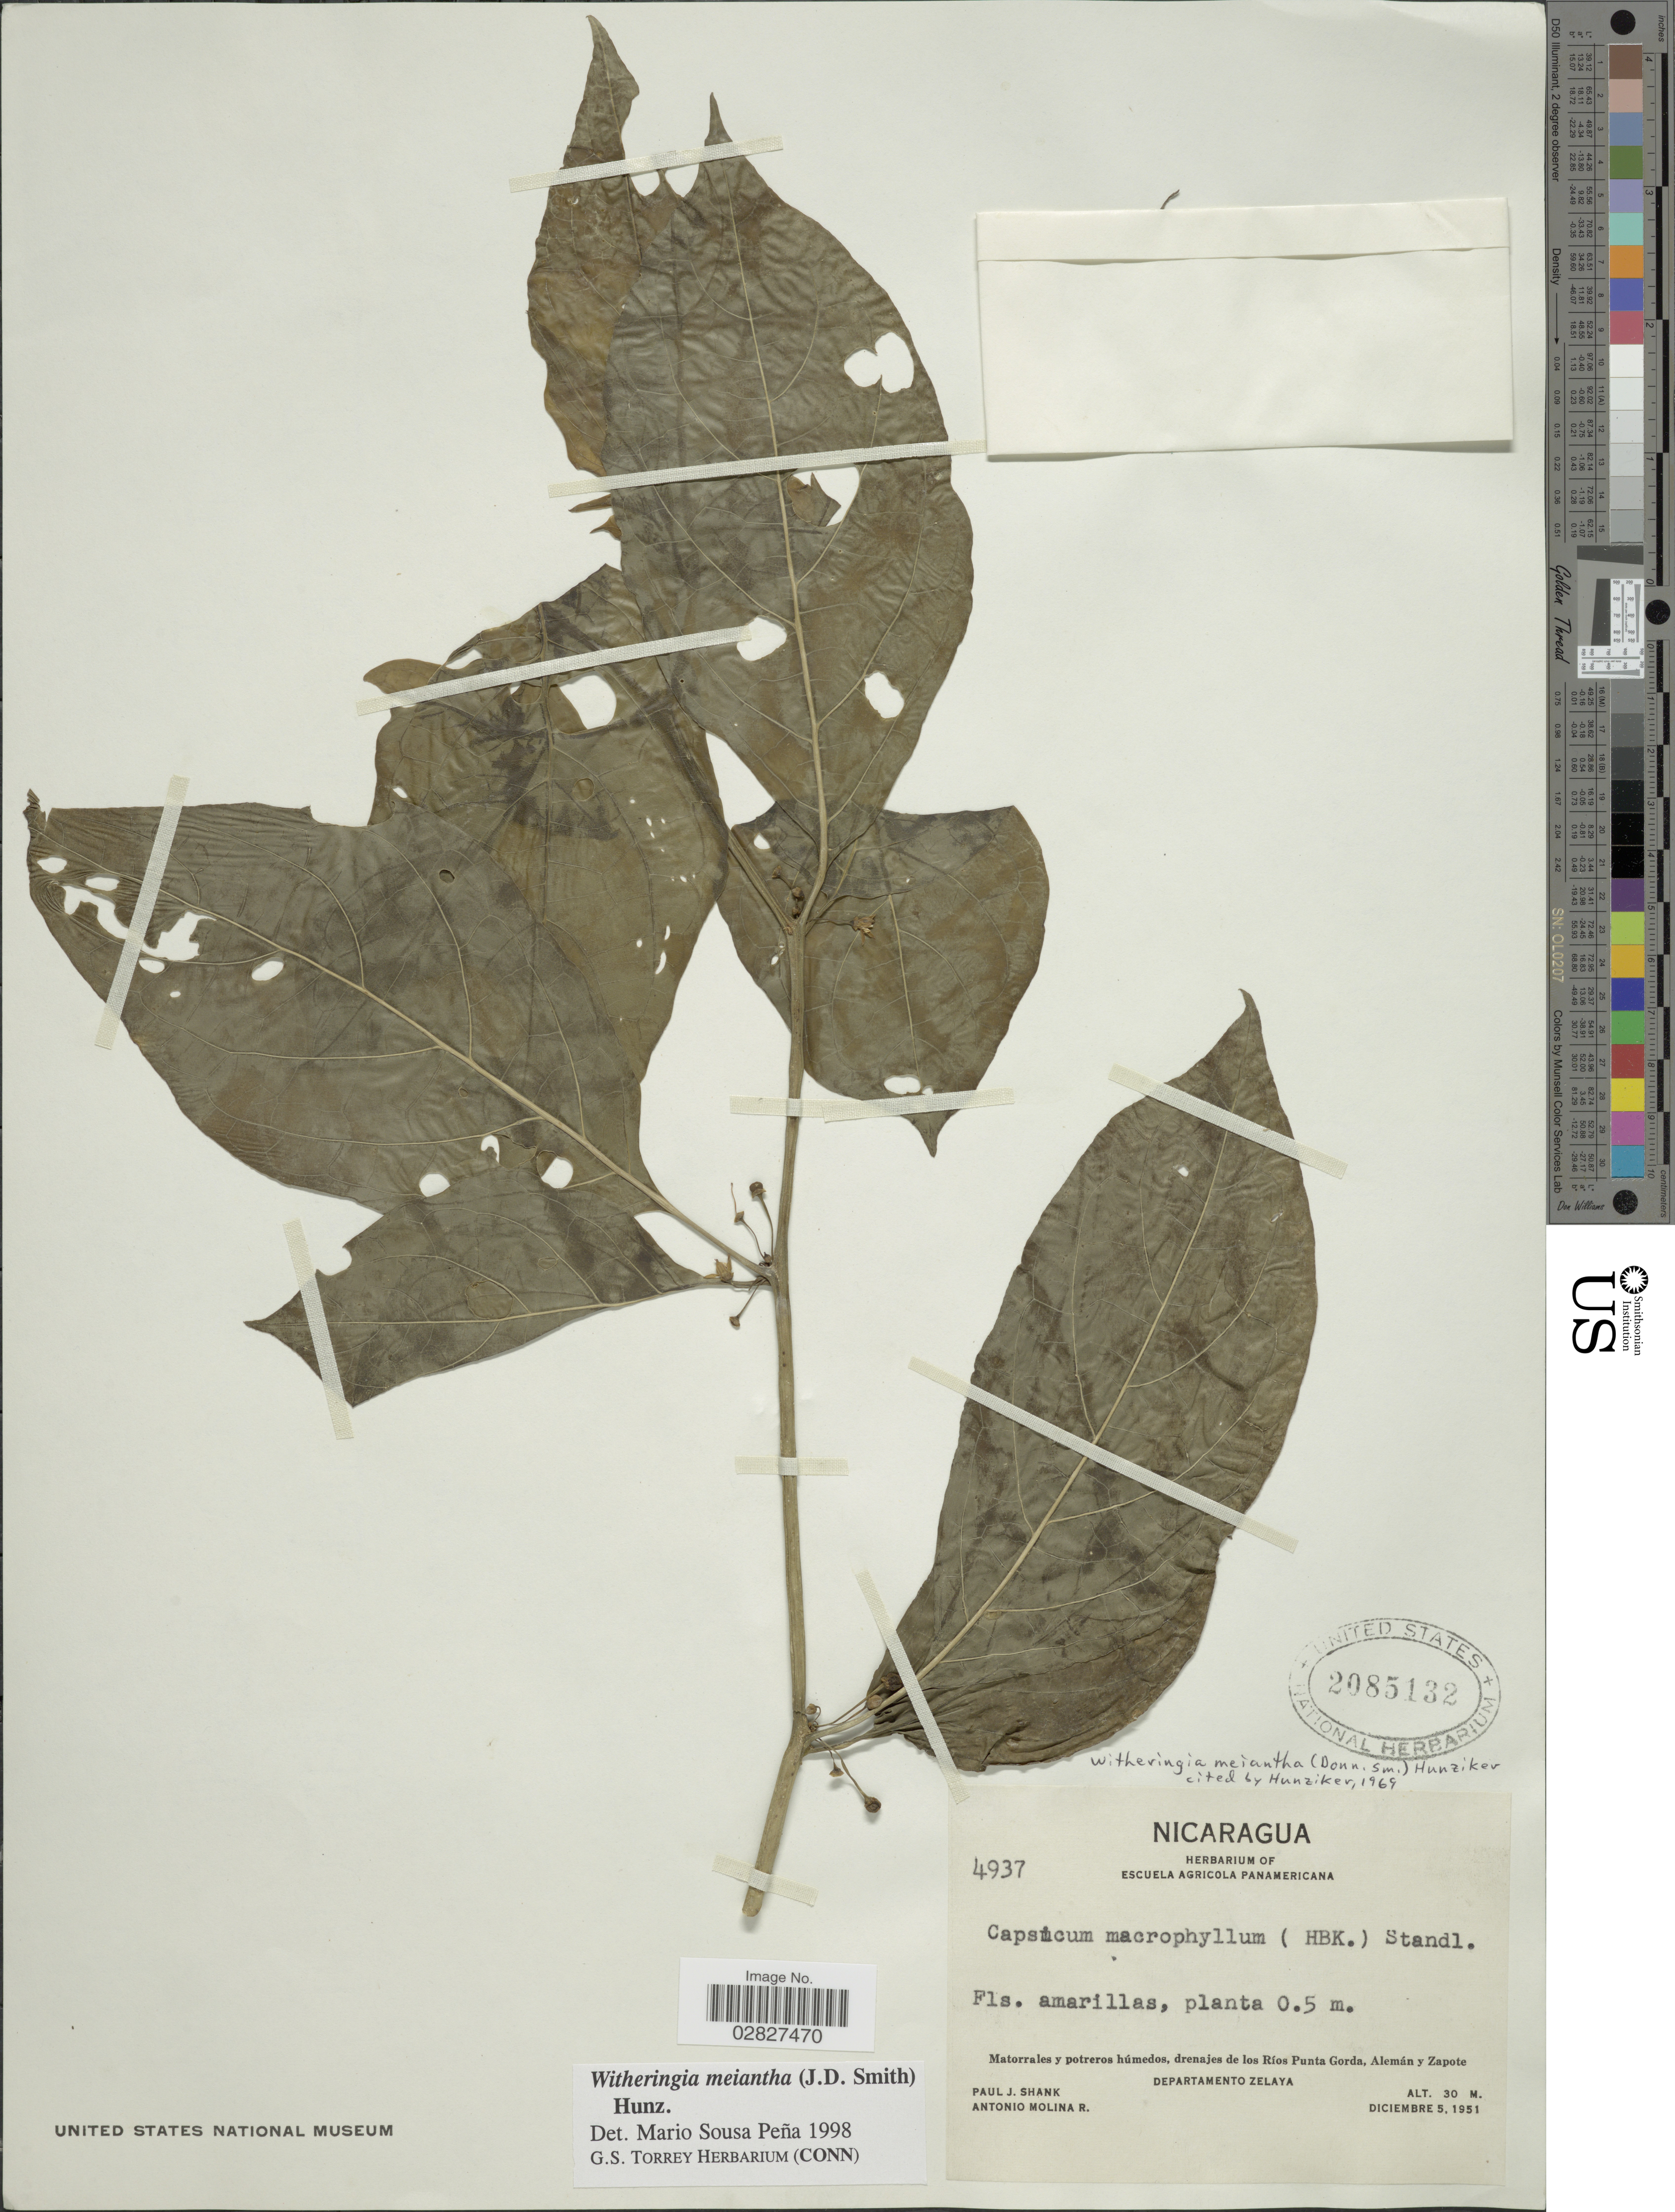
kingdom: Plantae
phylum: Tracheophyta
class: Magnoliopsida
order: Solanales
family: Solanaceae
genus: Witheringia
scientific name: Witheringia meiantha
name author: (Donn. Sm.) Hunz.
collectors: P. J. Shank & A. Molina R.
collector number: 4937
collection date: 1951-12-05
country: Nicaragua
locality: Matorrales y potreros húmedos, drenajes de los Ríos Punta Gorda, Alemán y Zapote. Departamento Zelaya.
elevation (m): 30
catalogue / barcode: US 2085132